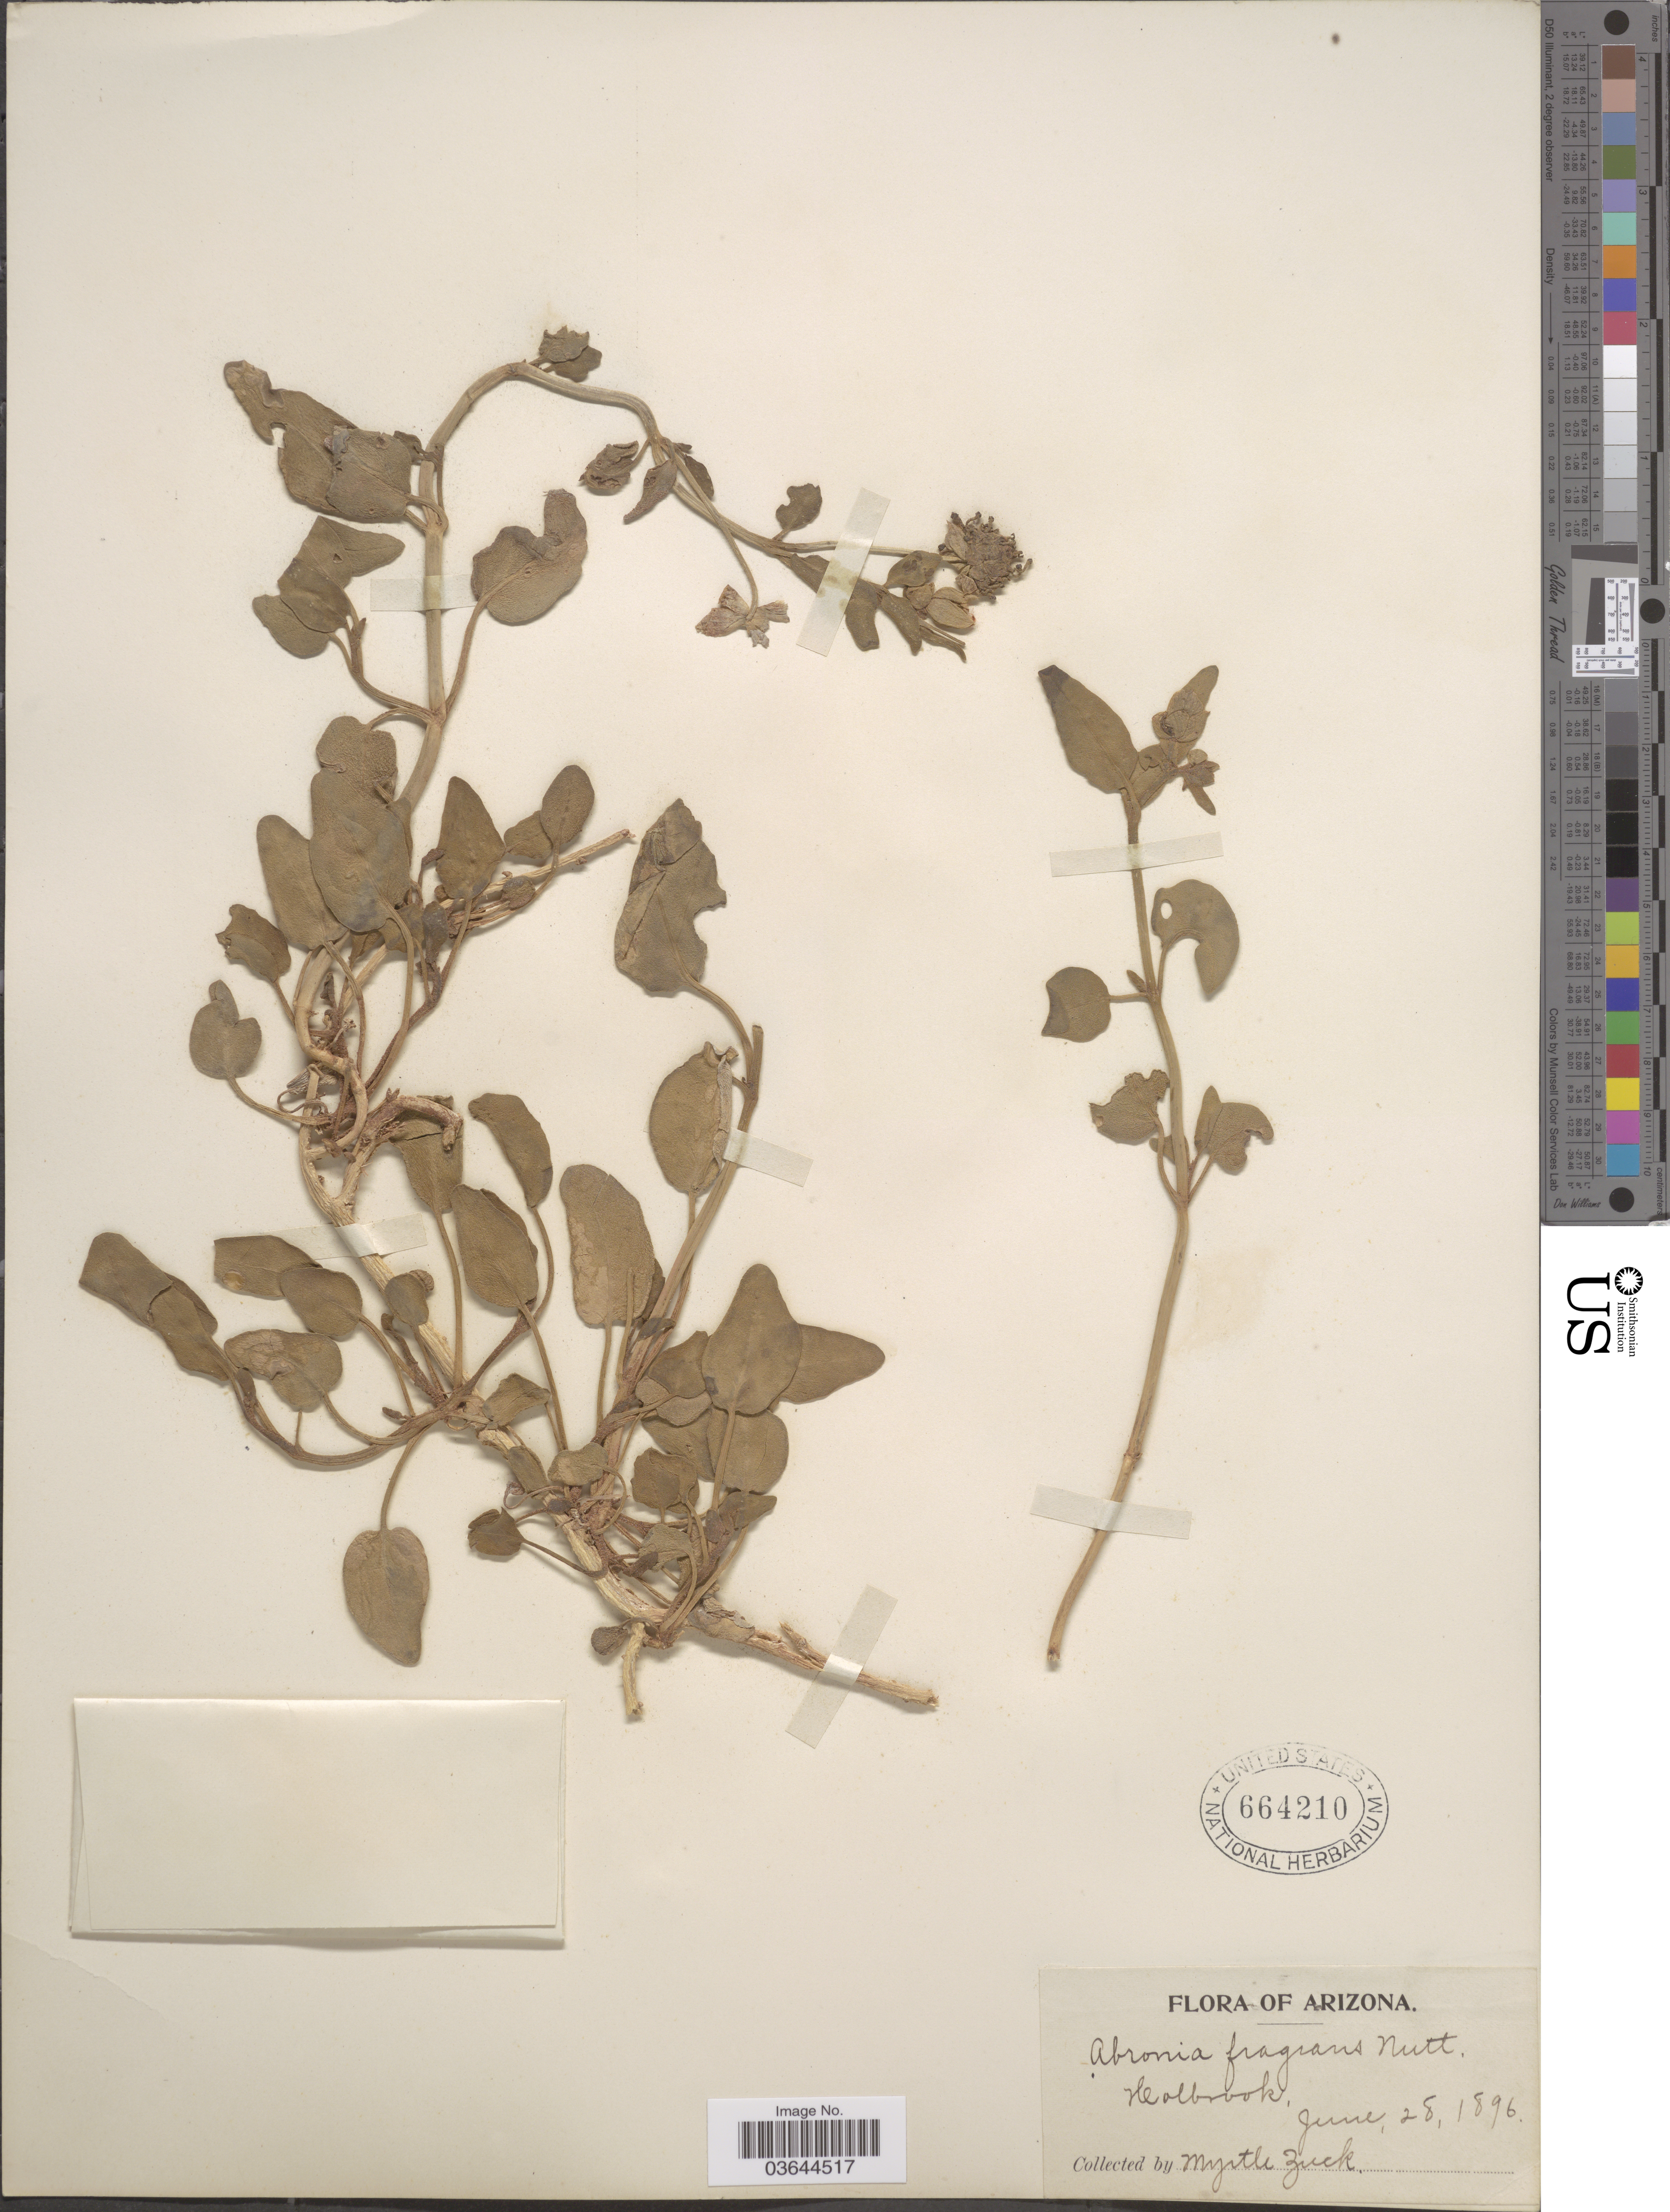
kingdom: Plantae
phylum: Tracheophyta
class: Magnoliopsida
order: Caryophyllales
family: Nyctaginaceae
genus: Abronia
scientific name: Abronia elliptica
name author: A. Nelson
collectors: M. Zuck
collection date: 1896-06-28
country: United States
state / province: Arizona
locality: Holbrook.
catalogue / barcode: US 664210